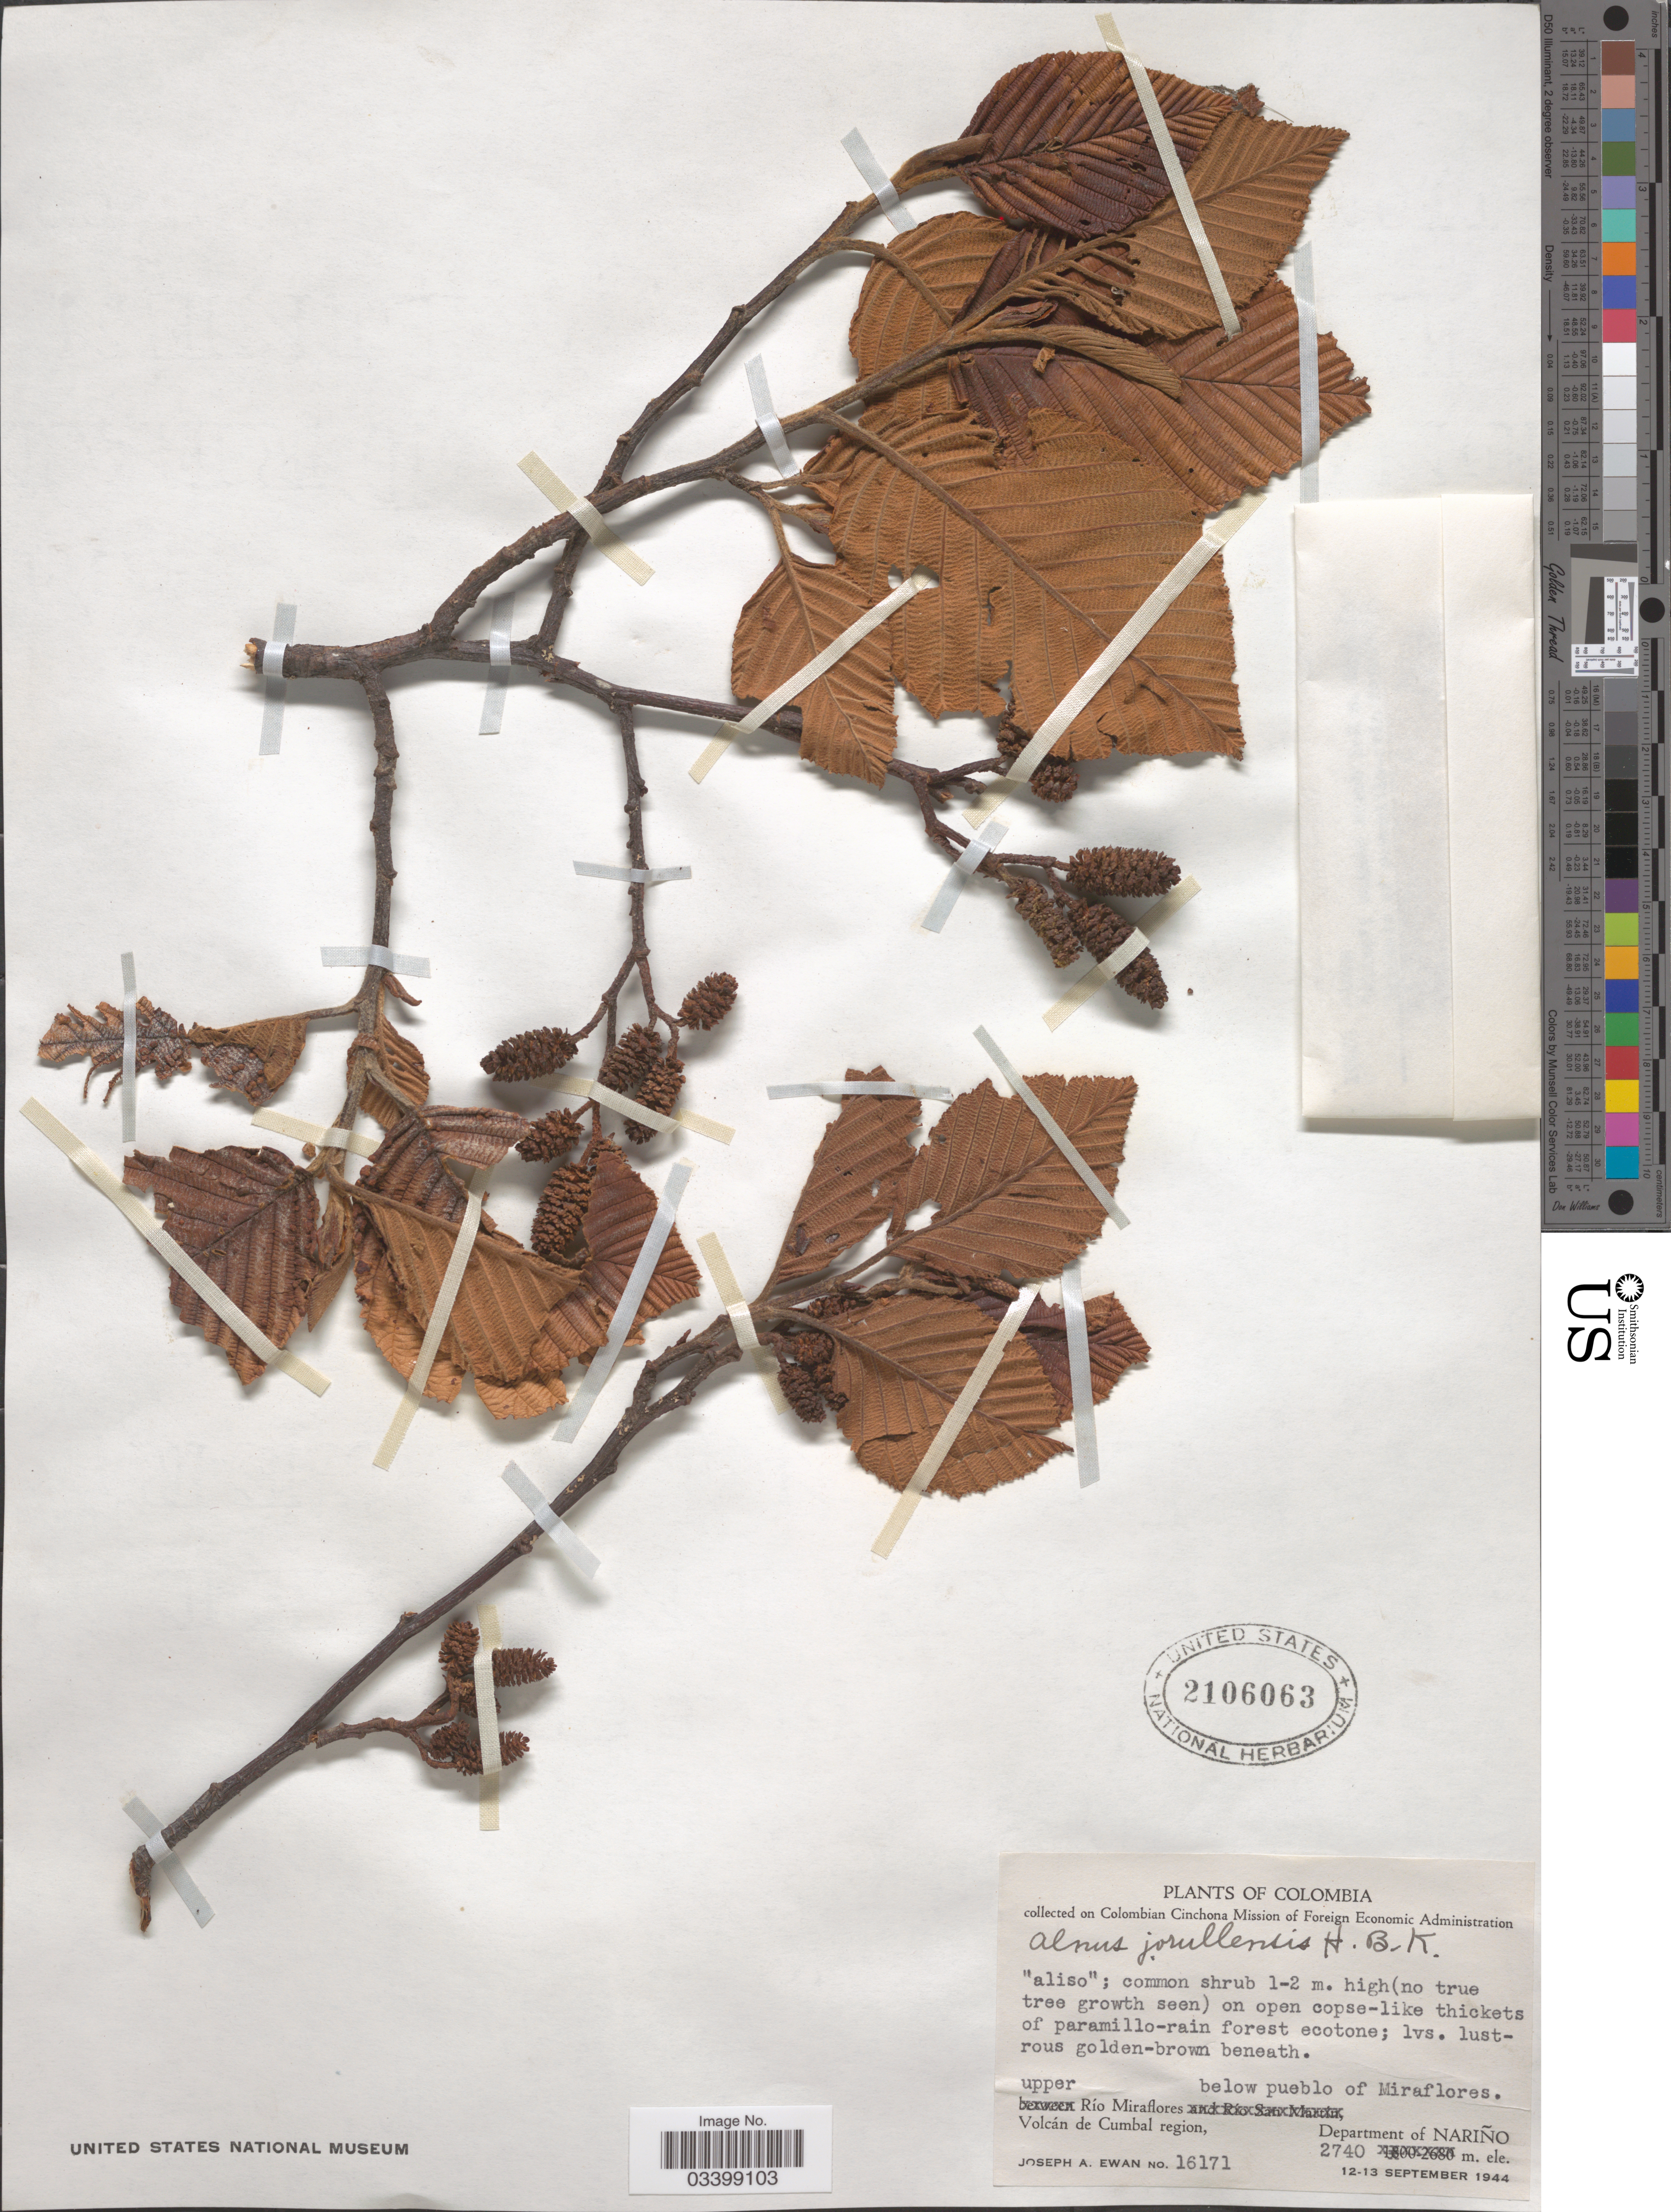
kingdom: Plantae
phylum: Tracheophyta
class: Magnoliopsida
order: Fagales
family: Betulaceae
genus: Alnus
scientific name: Alnus acuminata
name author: Kunth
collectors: J. A. Ewan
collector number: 16171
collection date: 1944-09-12/1944-09-13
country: Colombia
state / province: Nariño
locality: Upper Río Miraflores below pueblo of Miraflores. Volcán de Cumbal region. Department of Nariño.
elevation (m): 2740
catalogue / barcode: US 2106063